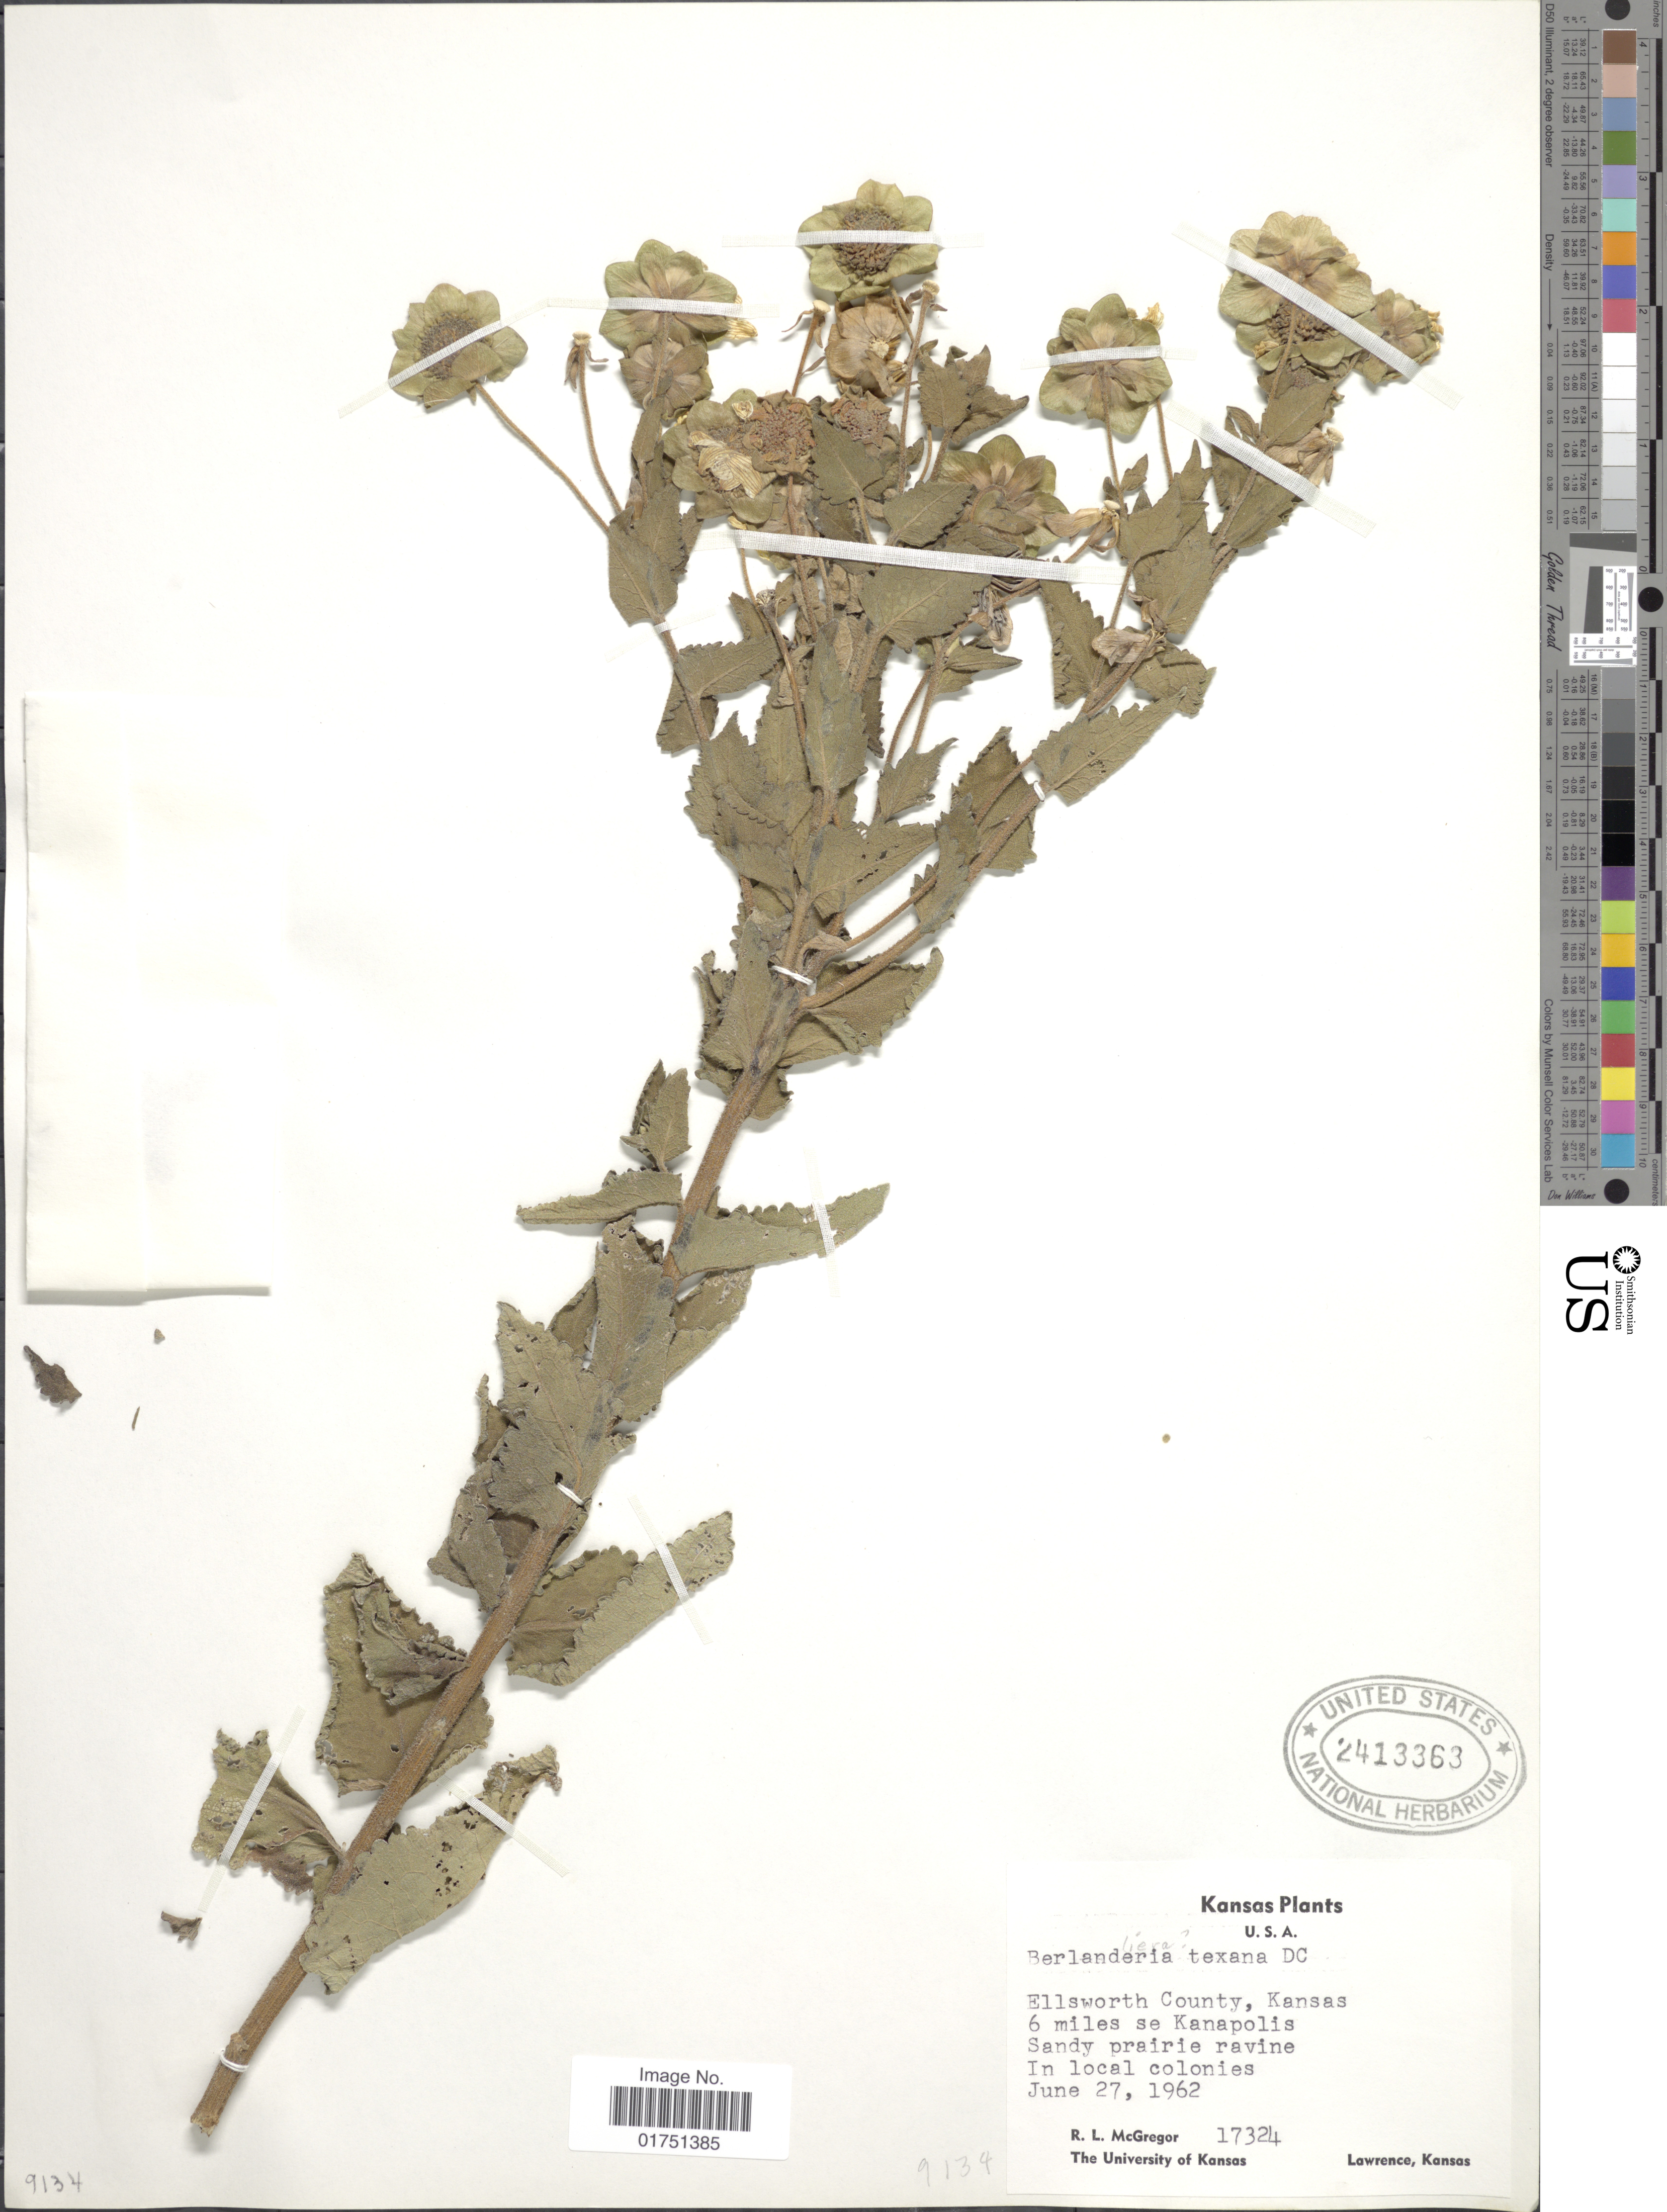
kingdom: Plantae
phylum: Tracheophyta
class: Magnoliopsida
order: Asterales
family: Asteraceae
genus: Berlandiera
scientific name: Berlandiera texana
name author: DC.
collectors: R. McGregor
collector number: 17324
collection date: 1962-06-27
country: United States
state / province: Kansas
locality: Ellsworth County, Kansas. 6 miles se Kanapolis.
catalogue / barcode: US 2413363